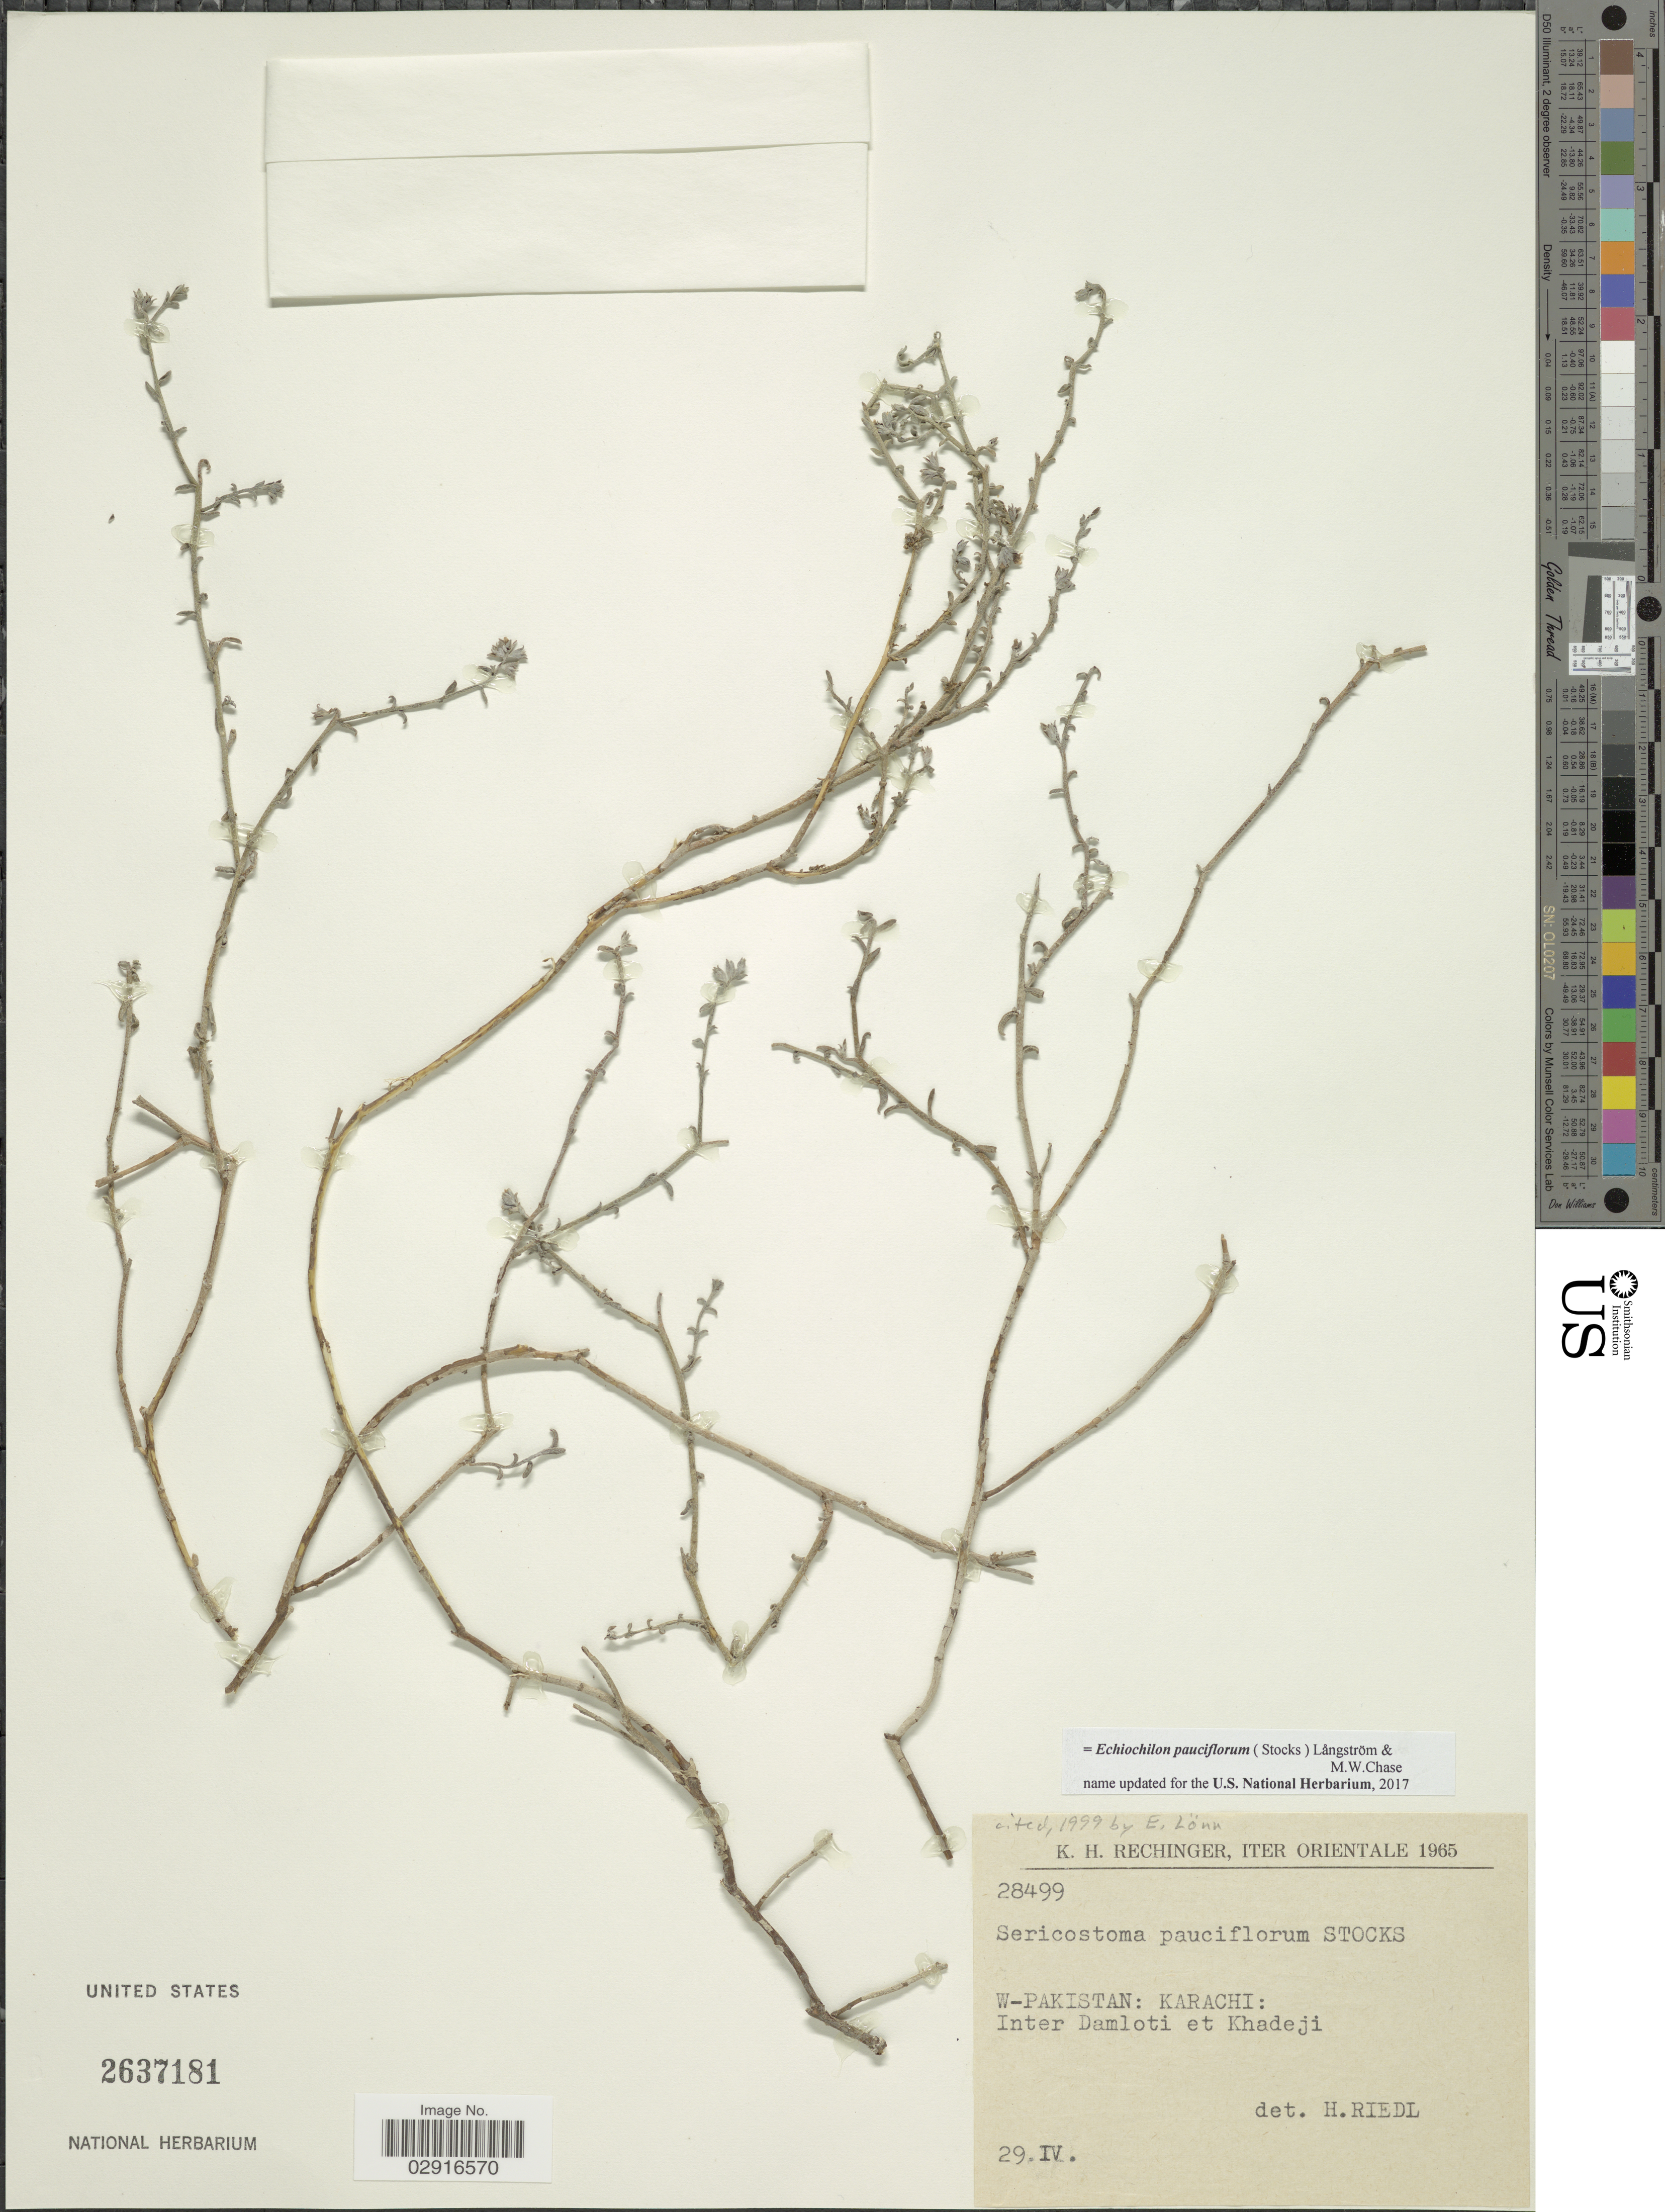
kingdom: Plantae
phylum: Tracheophyta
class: Magnoliopsida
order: Boraginales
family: Boraginaceae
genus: Echiochilon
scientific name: Echiochilon pauciflorum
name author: Långström & M.W. Chase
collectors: K. H. Rechinger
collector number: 28499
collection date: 1965-04-29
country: Pakistan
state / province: Sindh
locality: Iter Orientale. W-Pakistan: Karachi: Inter Damloti et Khadeji.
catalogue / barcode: US 2637181